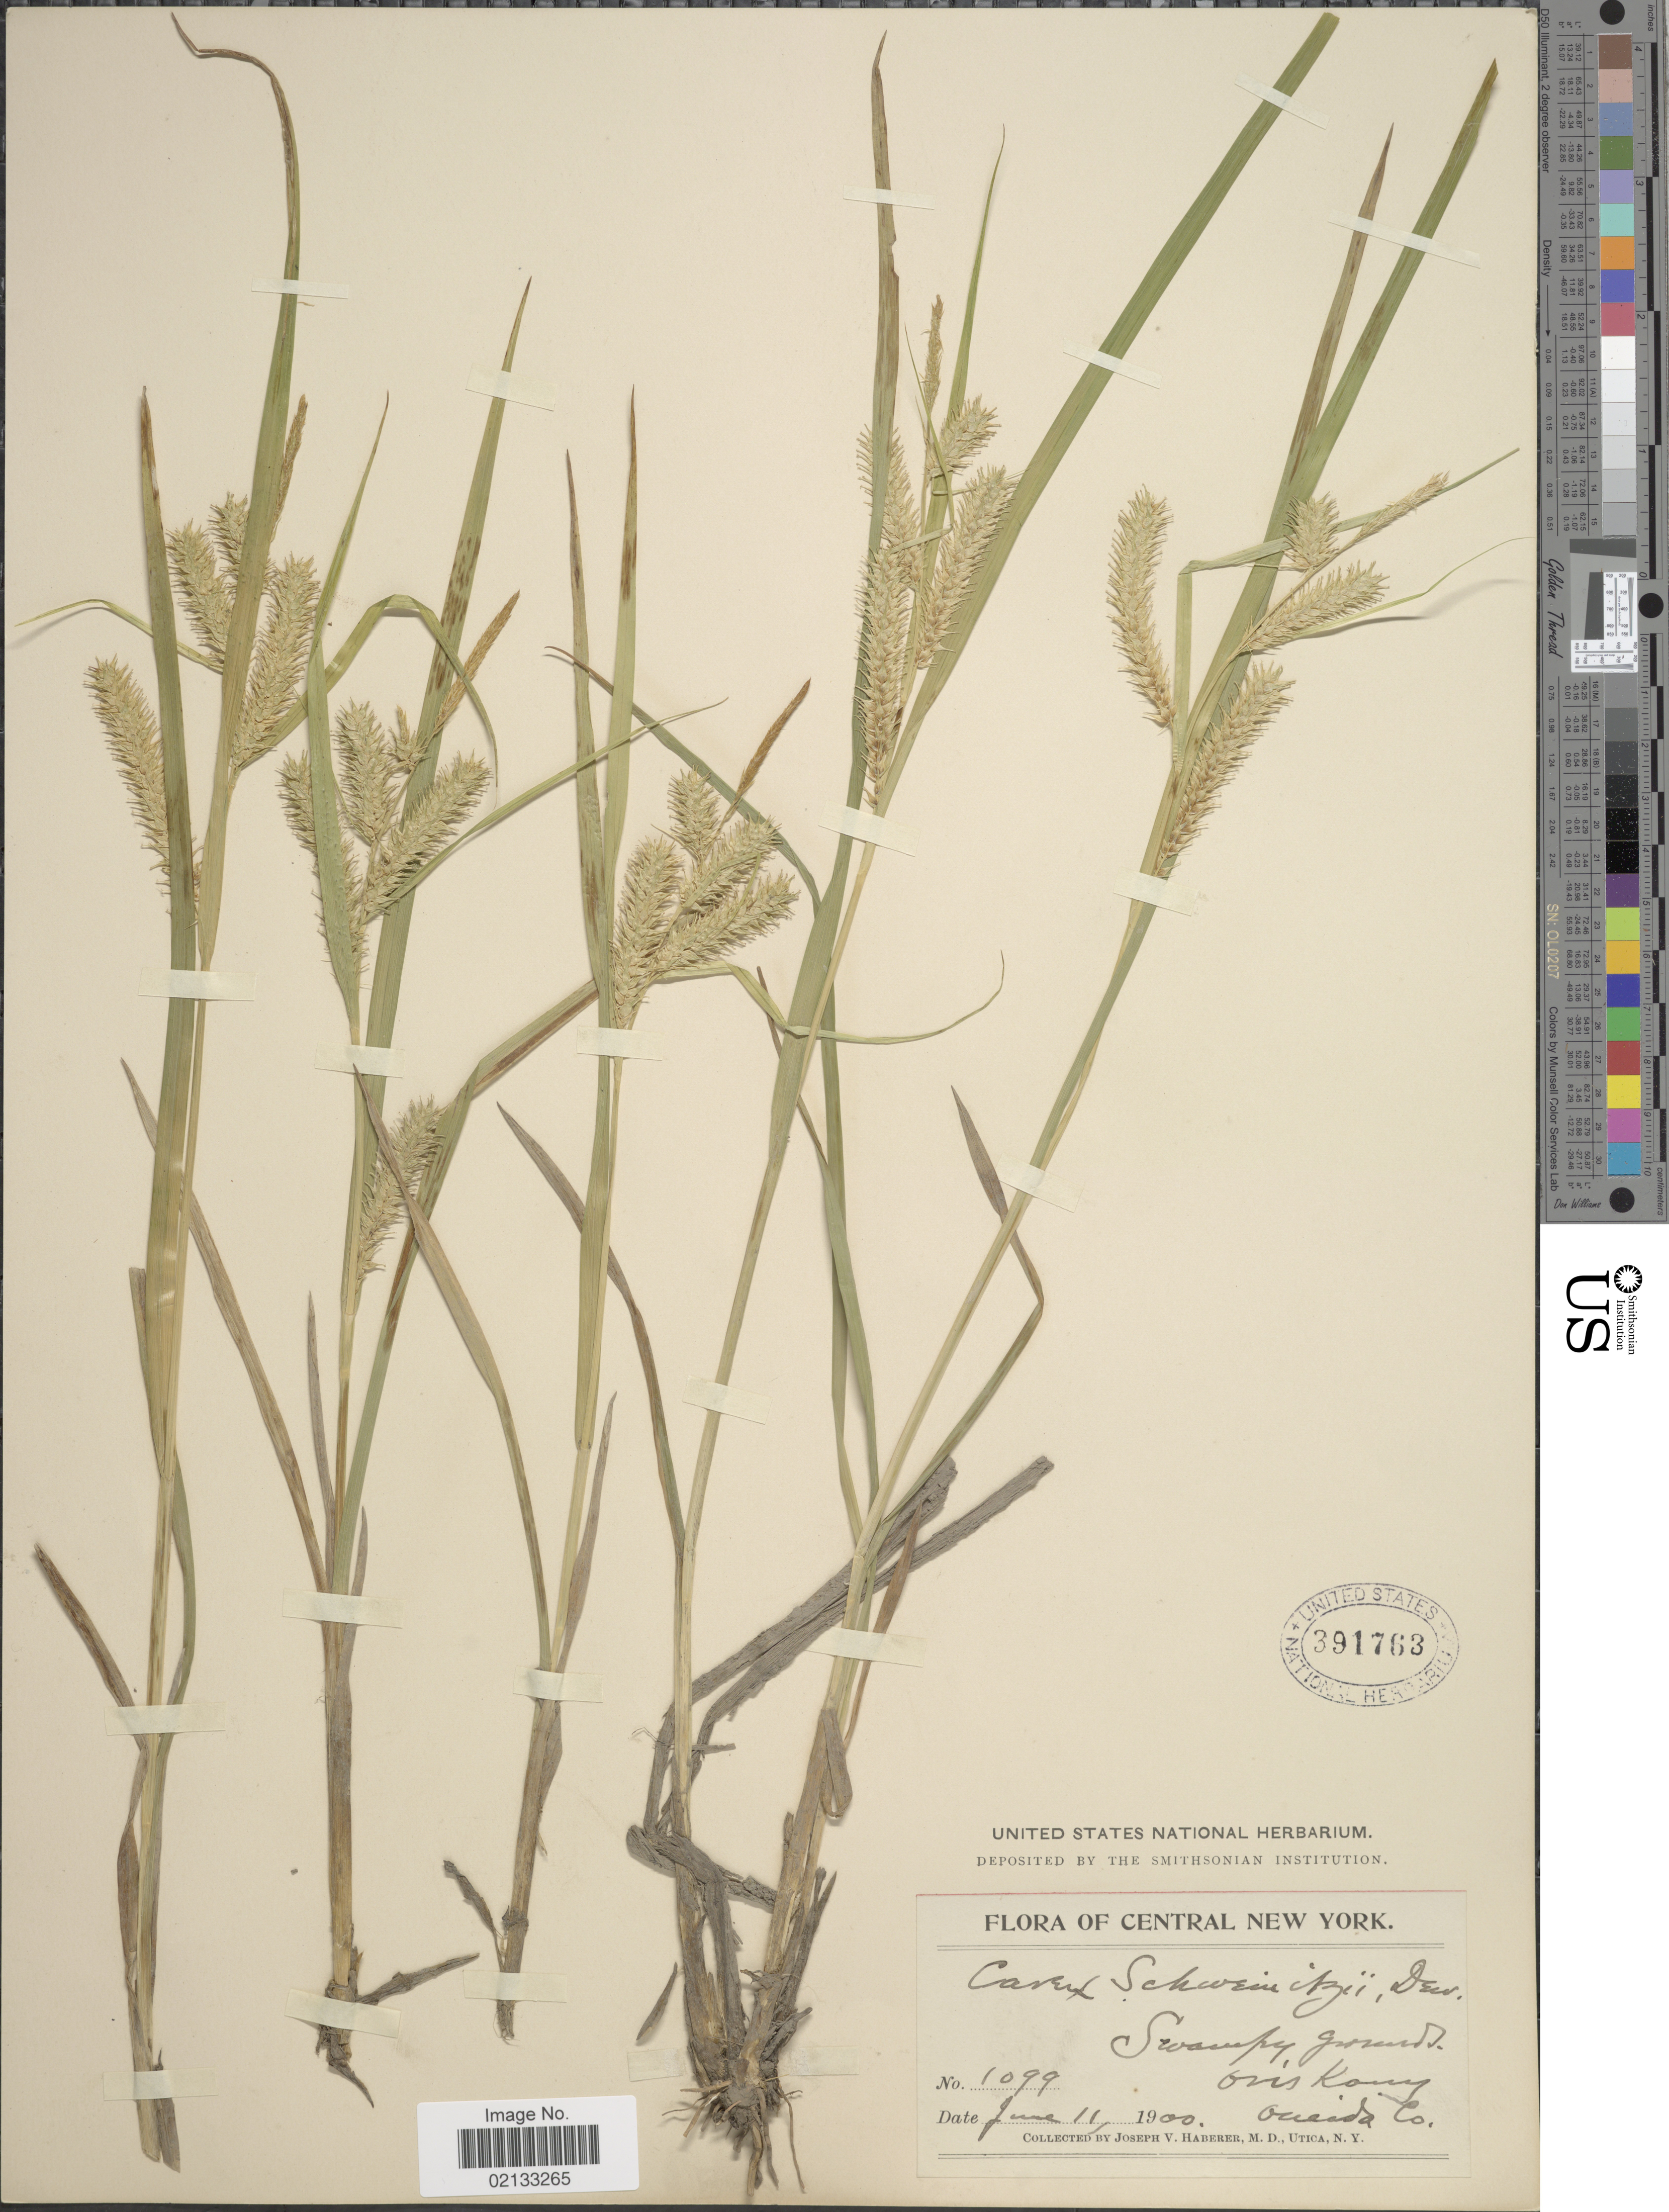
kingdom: Plantae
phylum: Tracheophyta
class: Liliopsida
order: Poales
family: Cyperaceae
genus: Carex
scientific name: Carex schweinitzii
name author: Dewey ex Schwein.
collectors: J. V. Haberer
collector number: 1099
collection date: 1900-06-11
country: United States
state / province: New York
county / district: Oneida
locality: Central New York, Swampy, grounds, Oriskany, Oneida Co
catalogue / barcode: US 391763